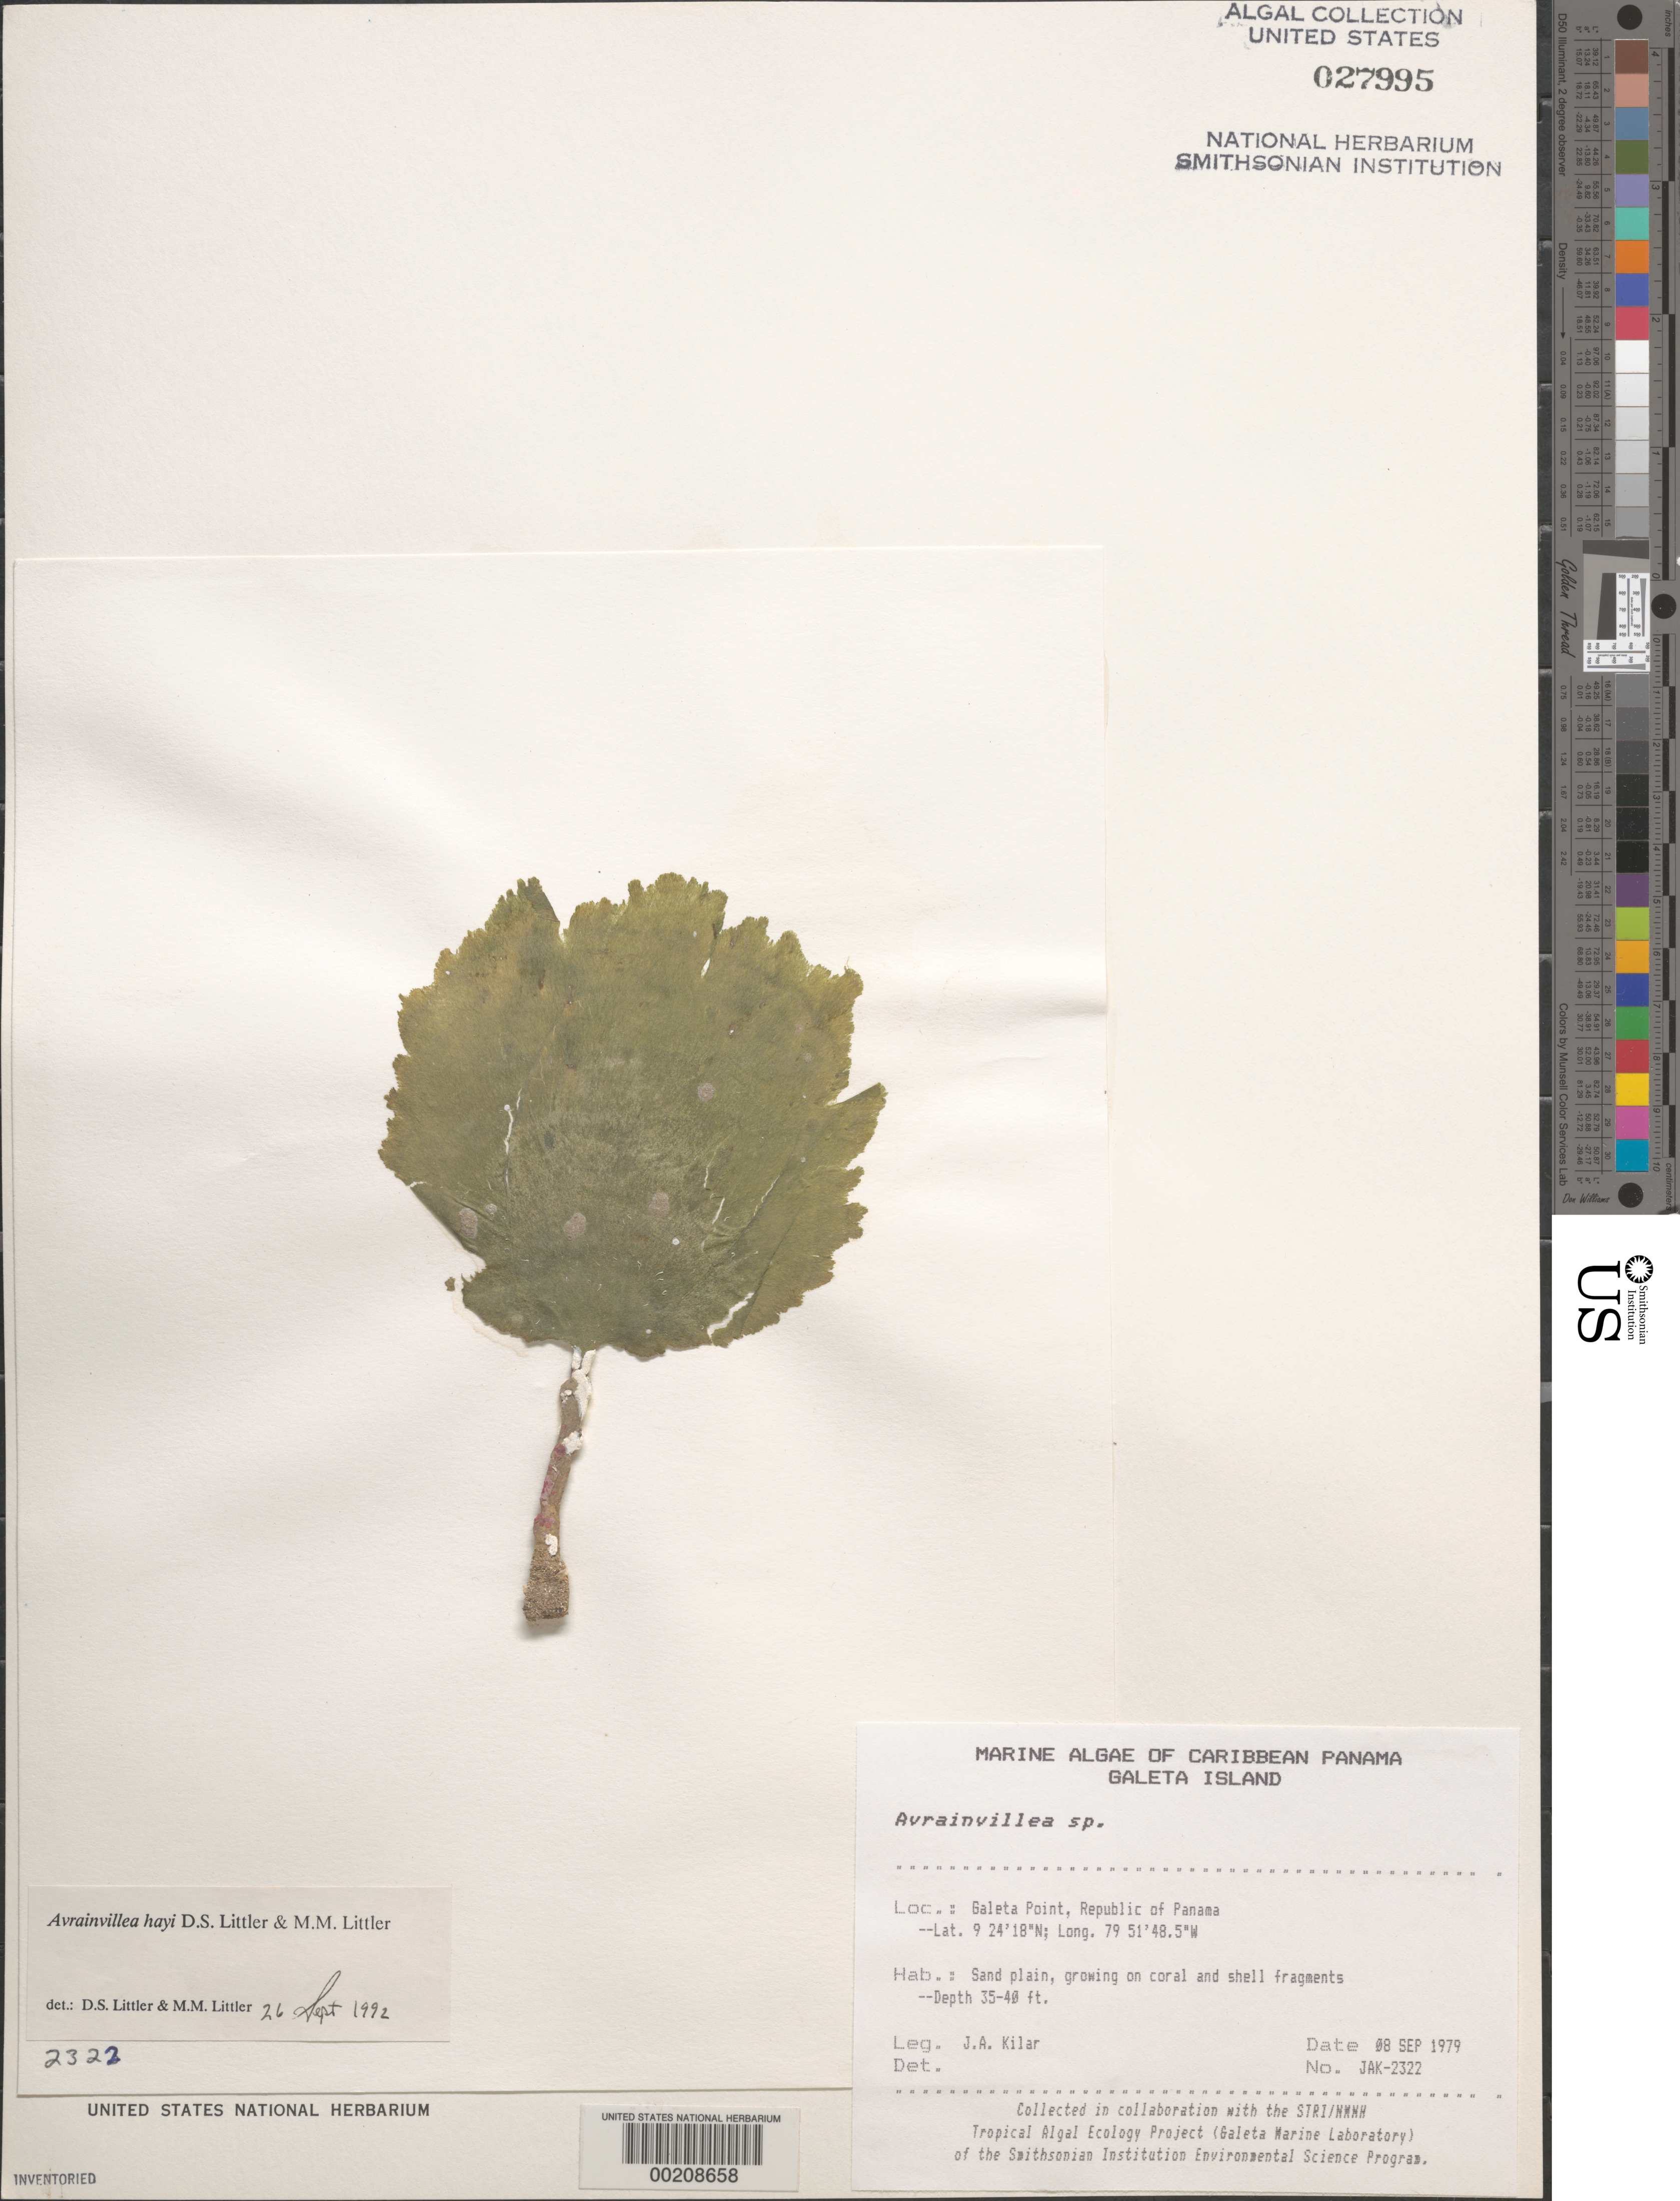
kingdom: Plantae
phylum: Chlorophyta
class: Ulvophyceae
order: Bryopsidales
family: Dichotomosiphonaceae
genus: Avrainvillea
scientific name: Avrainvillea hayi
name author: D.S. Littler & Littler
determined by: Littler, D. S.; Littler, M. M.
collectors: J. A. Kilar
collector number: JAK-2322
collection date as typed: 08 Sep 1979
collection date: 1979-09-08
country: Panama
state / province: Colón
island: Galeta Island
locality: Galeta Point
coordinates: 9 24' 18" N, 79 51' 48.5" W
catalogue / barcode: US 27995